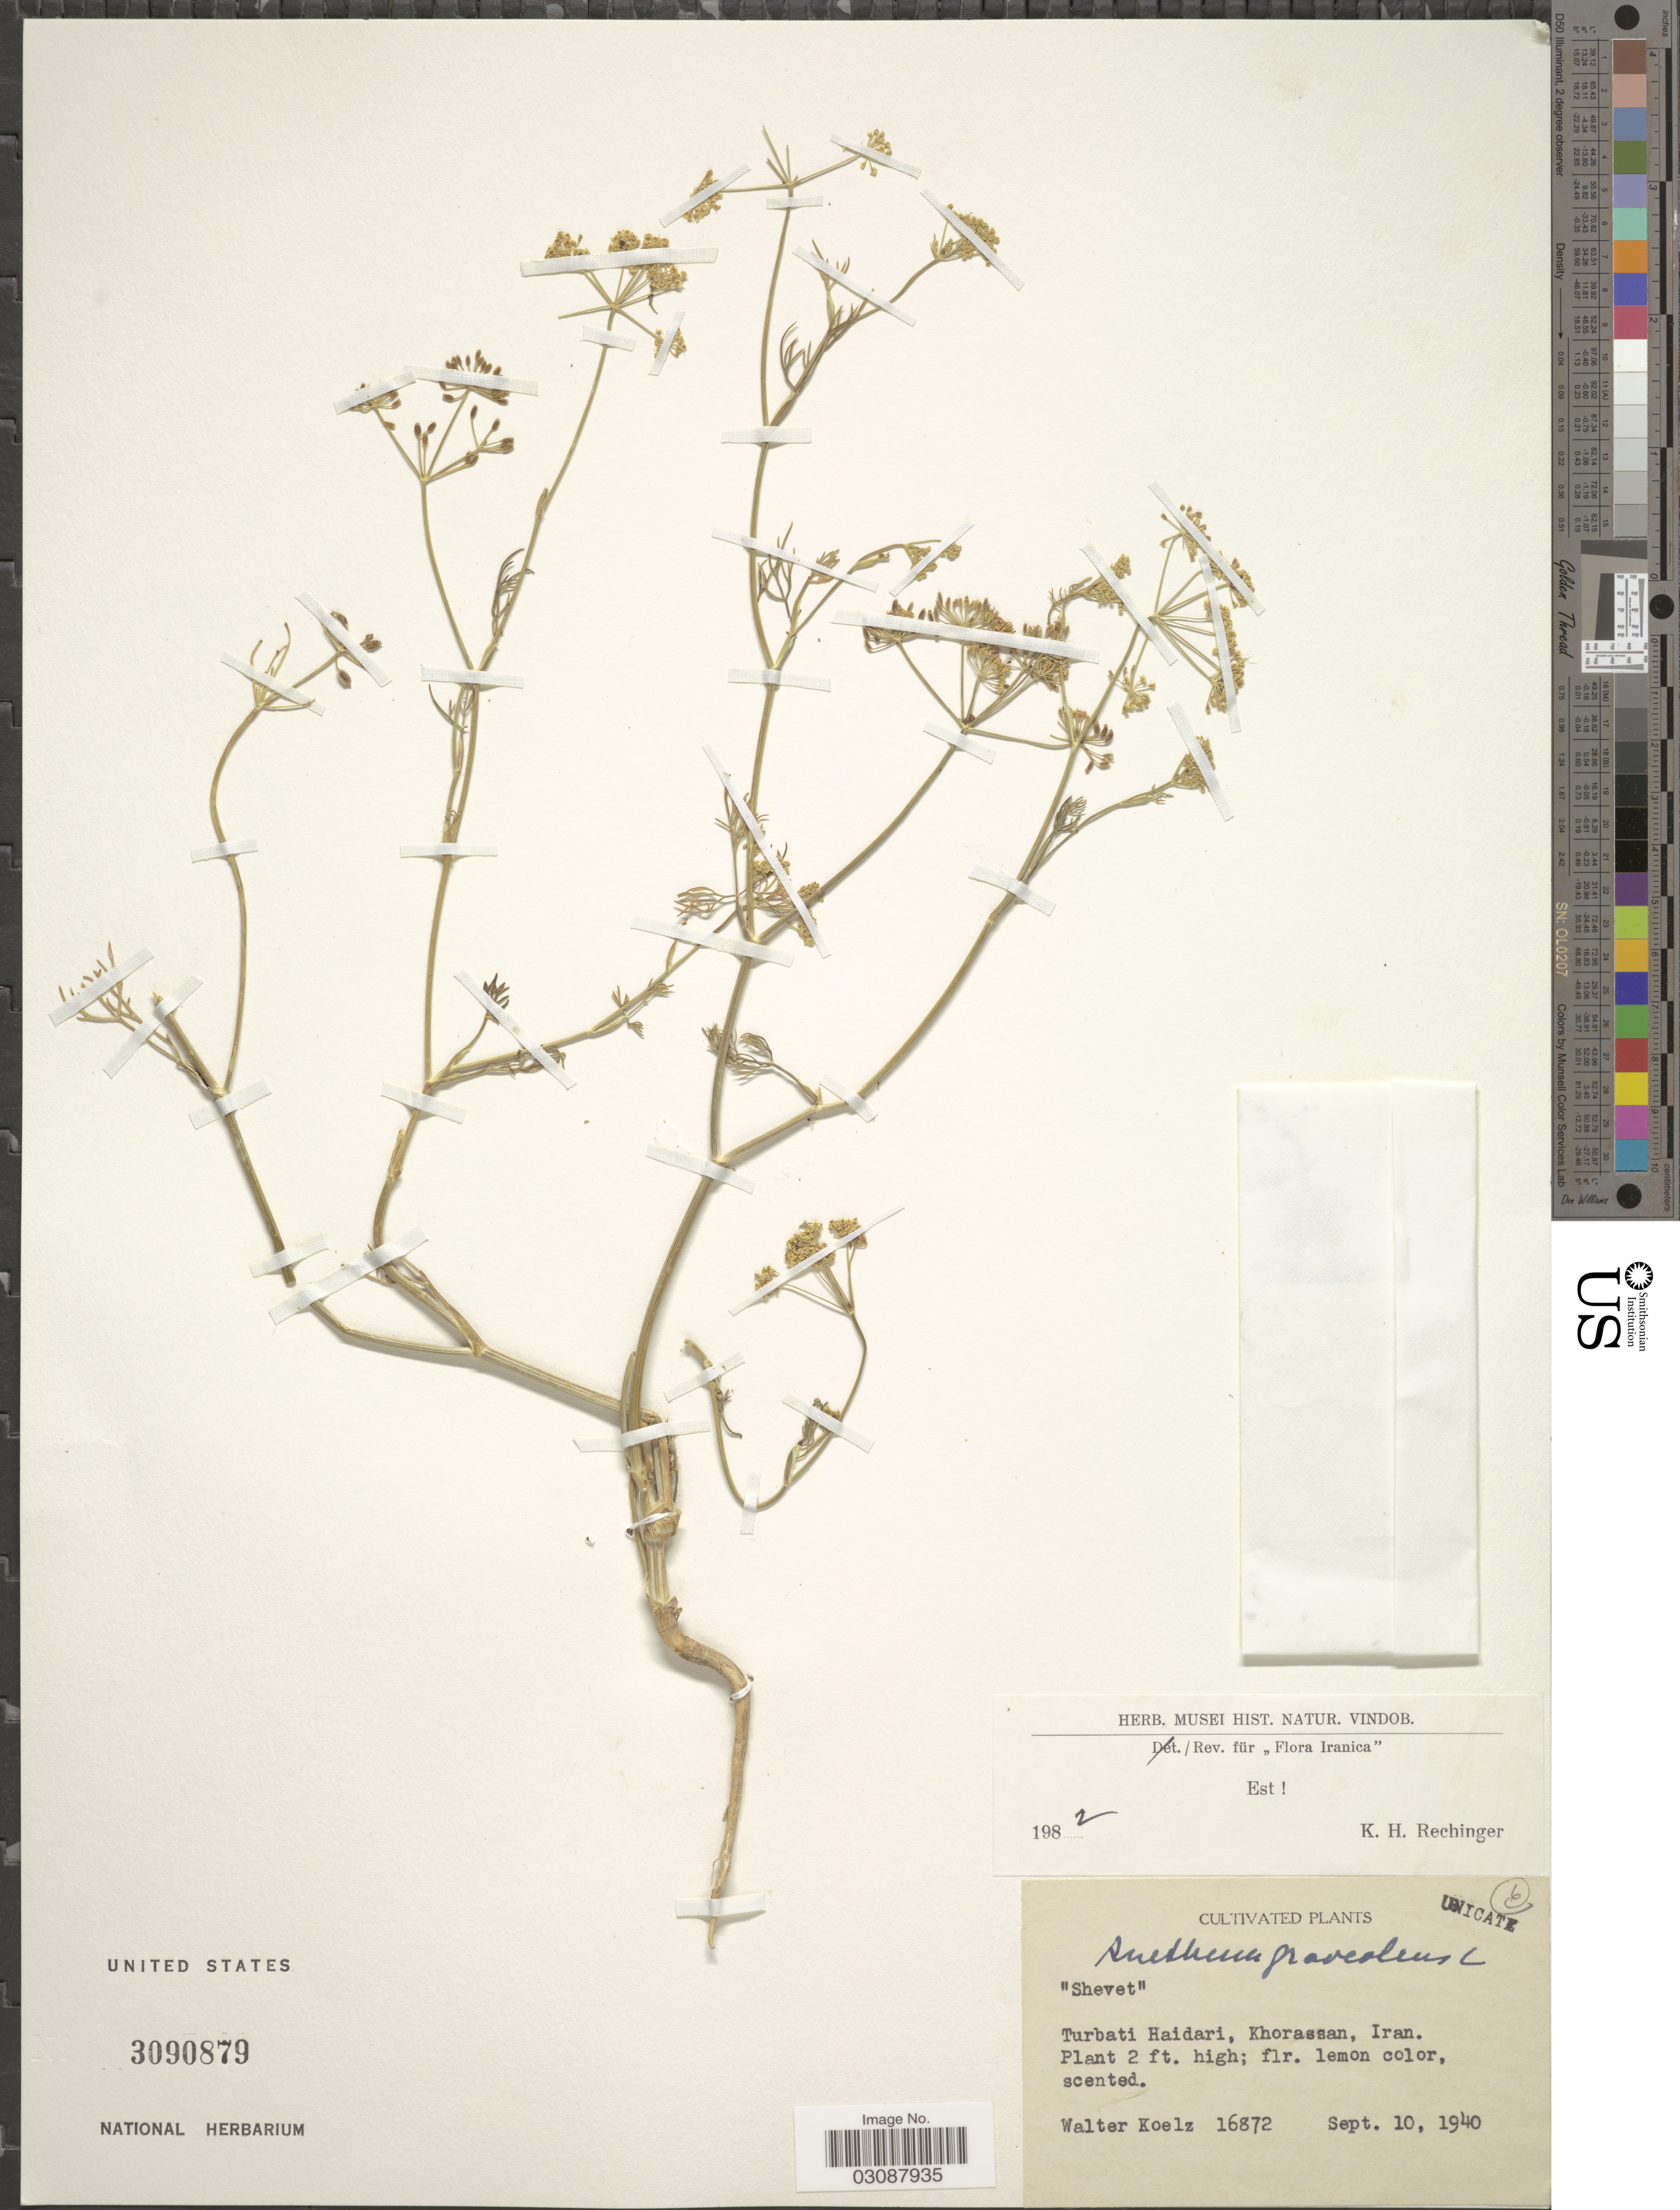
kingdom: Plantae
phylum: Tracheophyta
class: Magnoliopsida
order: Apiales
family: Apiaceae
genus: Anethum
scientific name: Anethum graveolens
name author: L.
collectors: W. N. Koelz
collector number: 16872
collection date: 1940-09-10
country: Iran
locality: Turbati Haidari.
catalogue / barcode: US 3090879